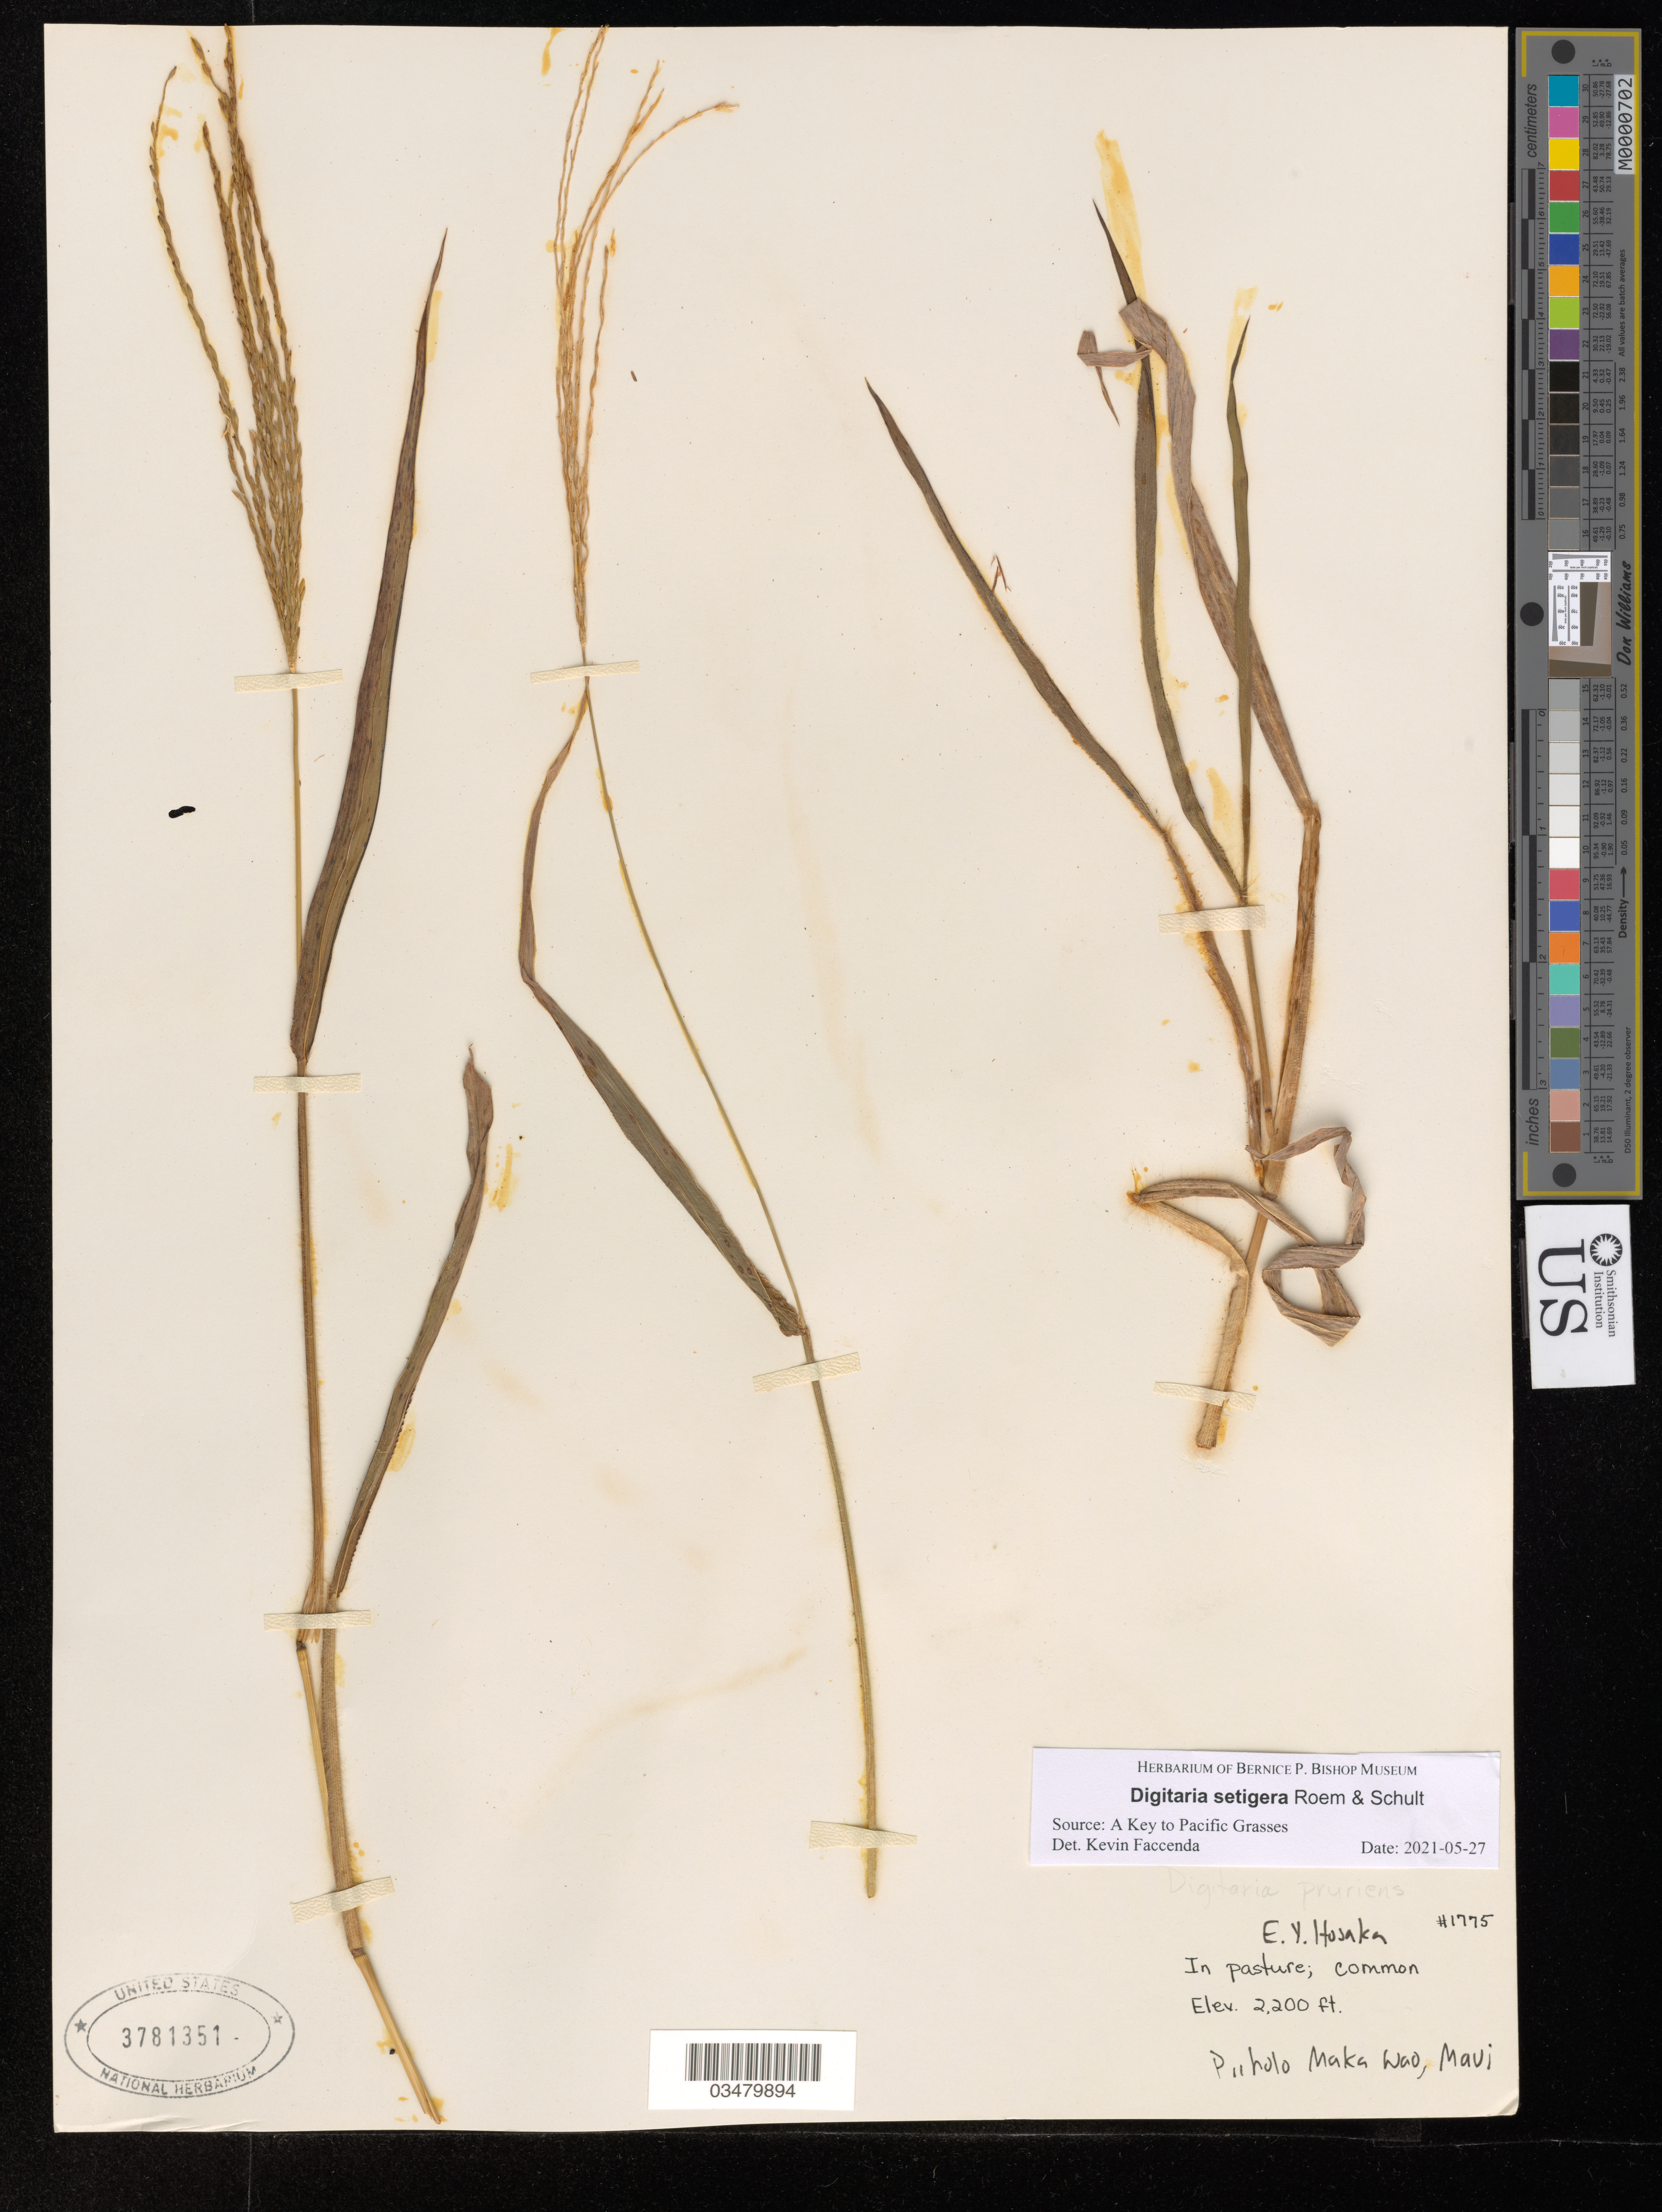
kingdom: Plantae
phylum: Tracheophyta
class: Liliopsida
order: Poales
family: Poaceae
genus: Digitaria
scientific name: Digitaria setigera var. setigera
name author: Roth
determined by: Faccenda, K.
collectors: E. Y. Hosaka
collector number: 1775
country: United States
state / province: Hawaii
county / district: Maui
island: Maui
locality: Piiholo, Makawao, Maui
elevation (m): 671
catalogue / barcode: US 3781351